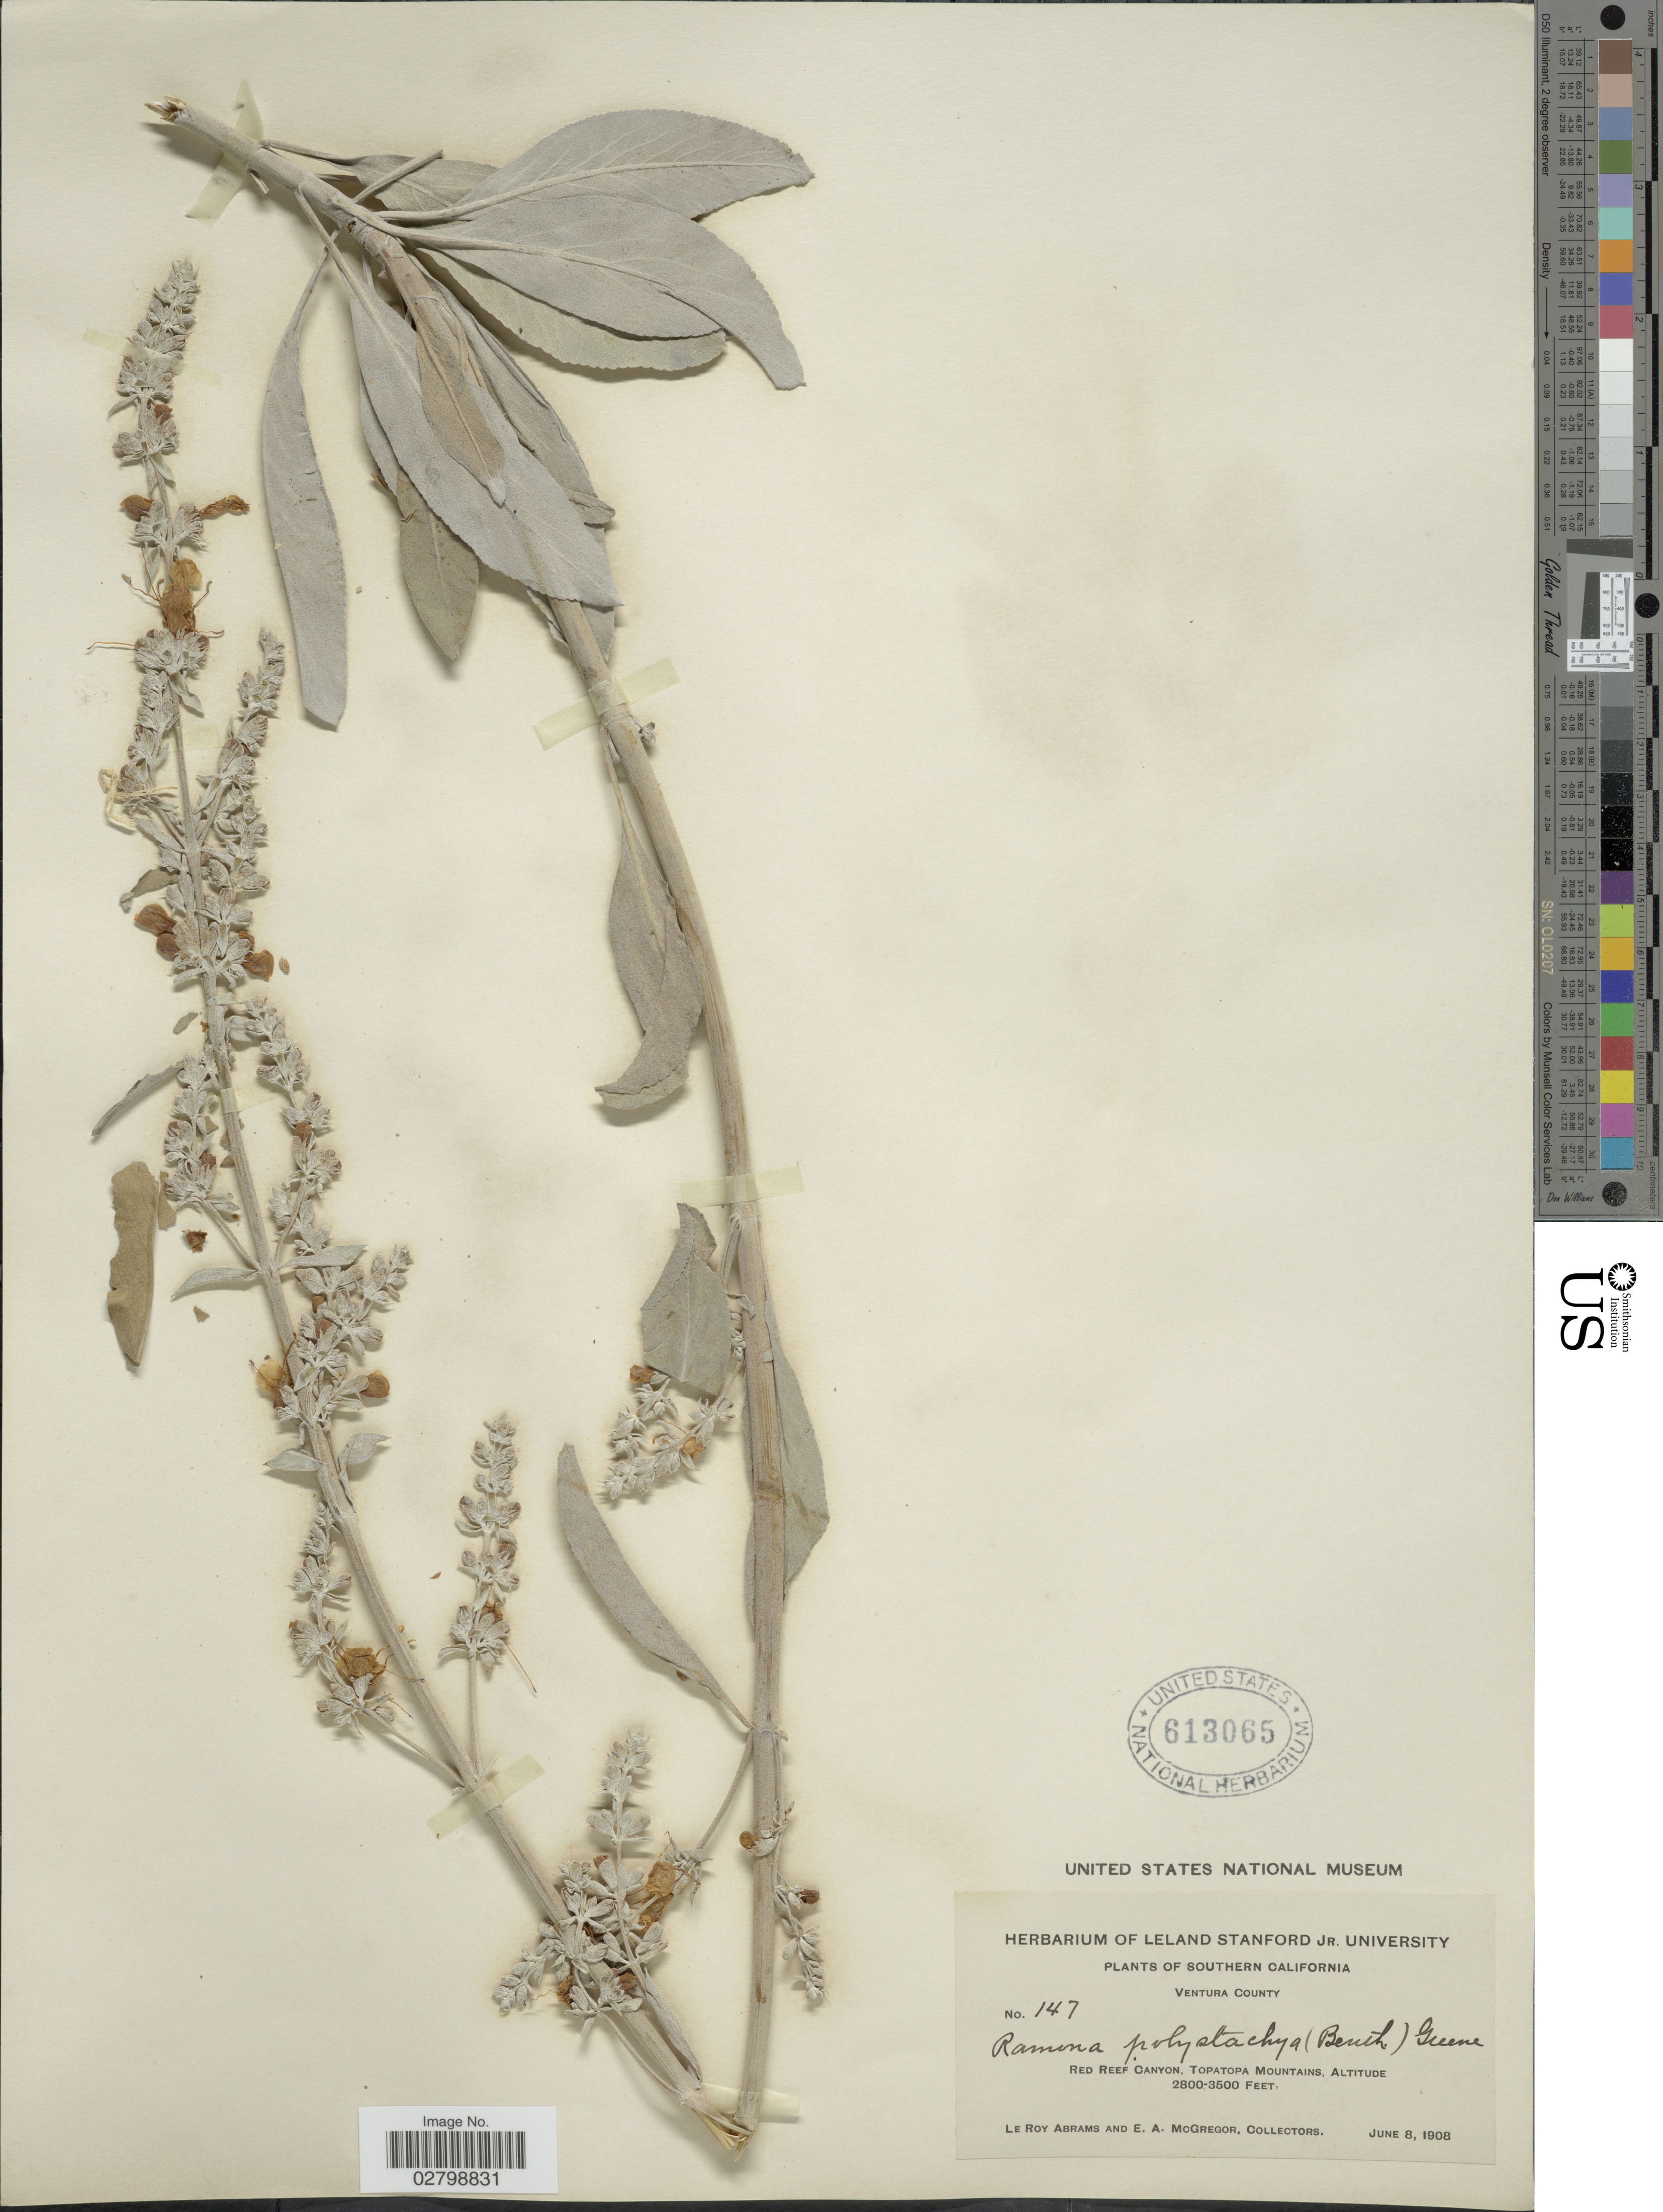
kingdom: Plantae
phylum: Tracheophyta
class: Magnoliopsida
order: Lamiales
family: Lamiaceae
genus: Salvia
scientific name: Salvia apiana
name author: Jeps.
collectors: L. Abrams & E. A. McGregor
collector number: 147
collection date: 1908-06-08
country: United States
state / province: California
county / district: Ventura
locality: Southern California. Vetura County. Red Reef Canyon, Topatopa Mountains.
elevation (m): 853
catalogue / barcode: US 613065